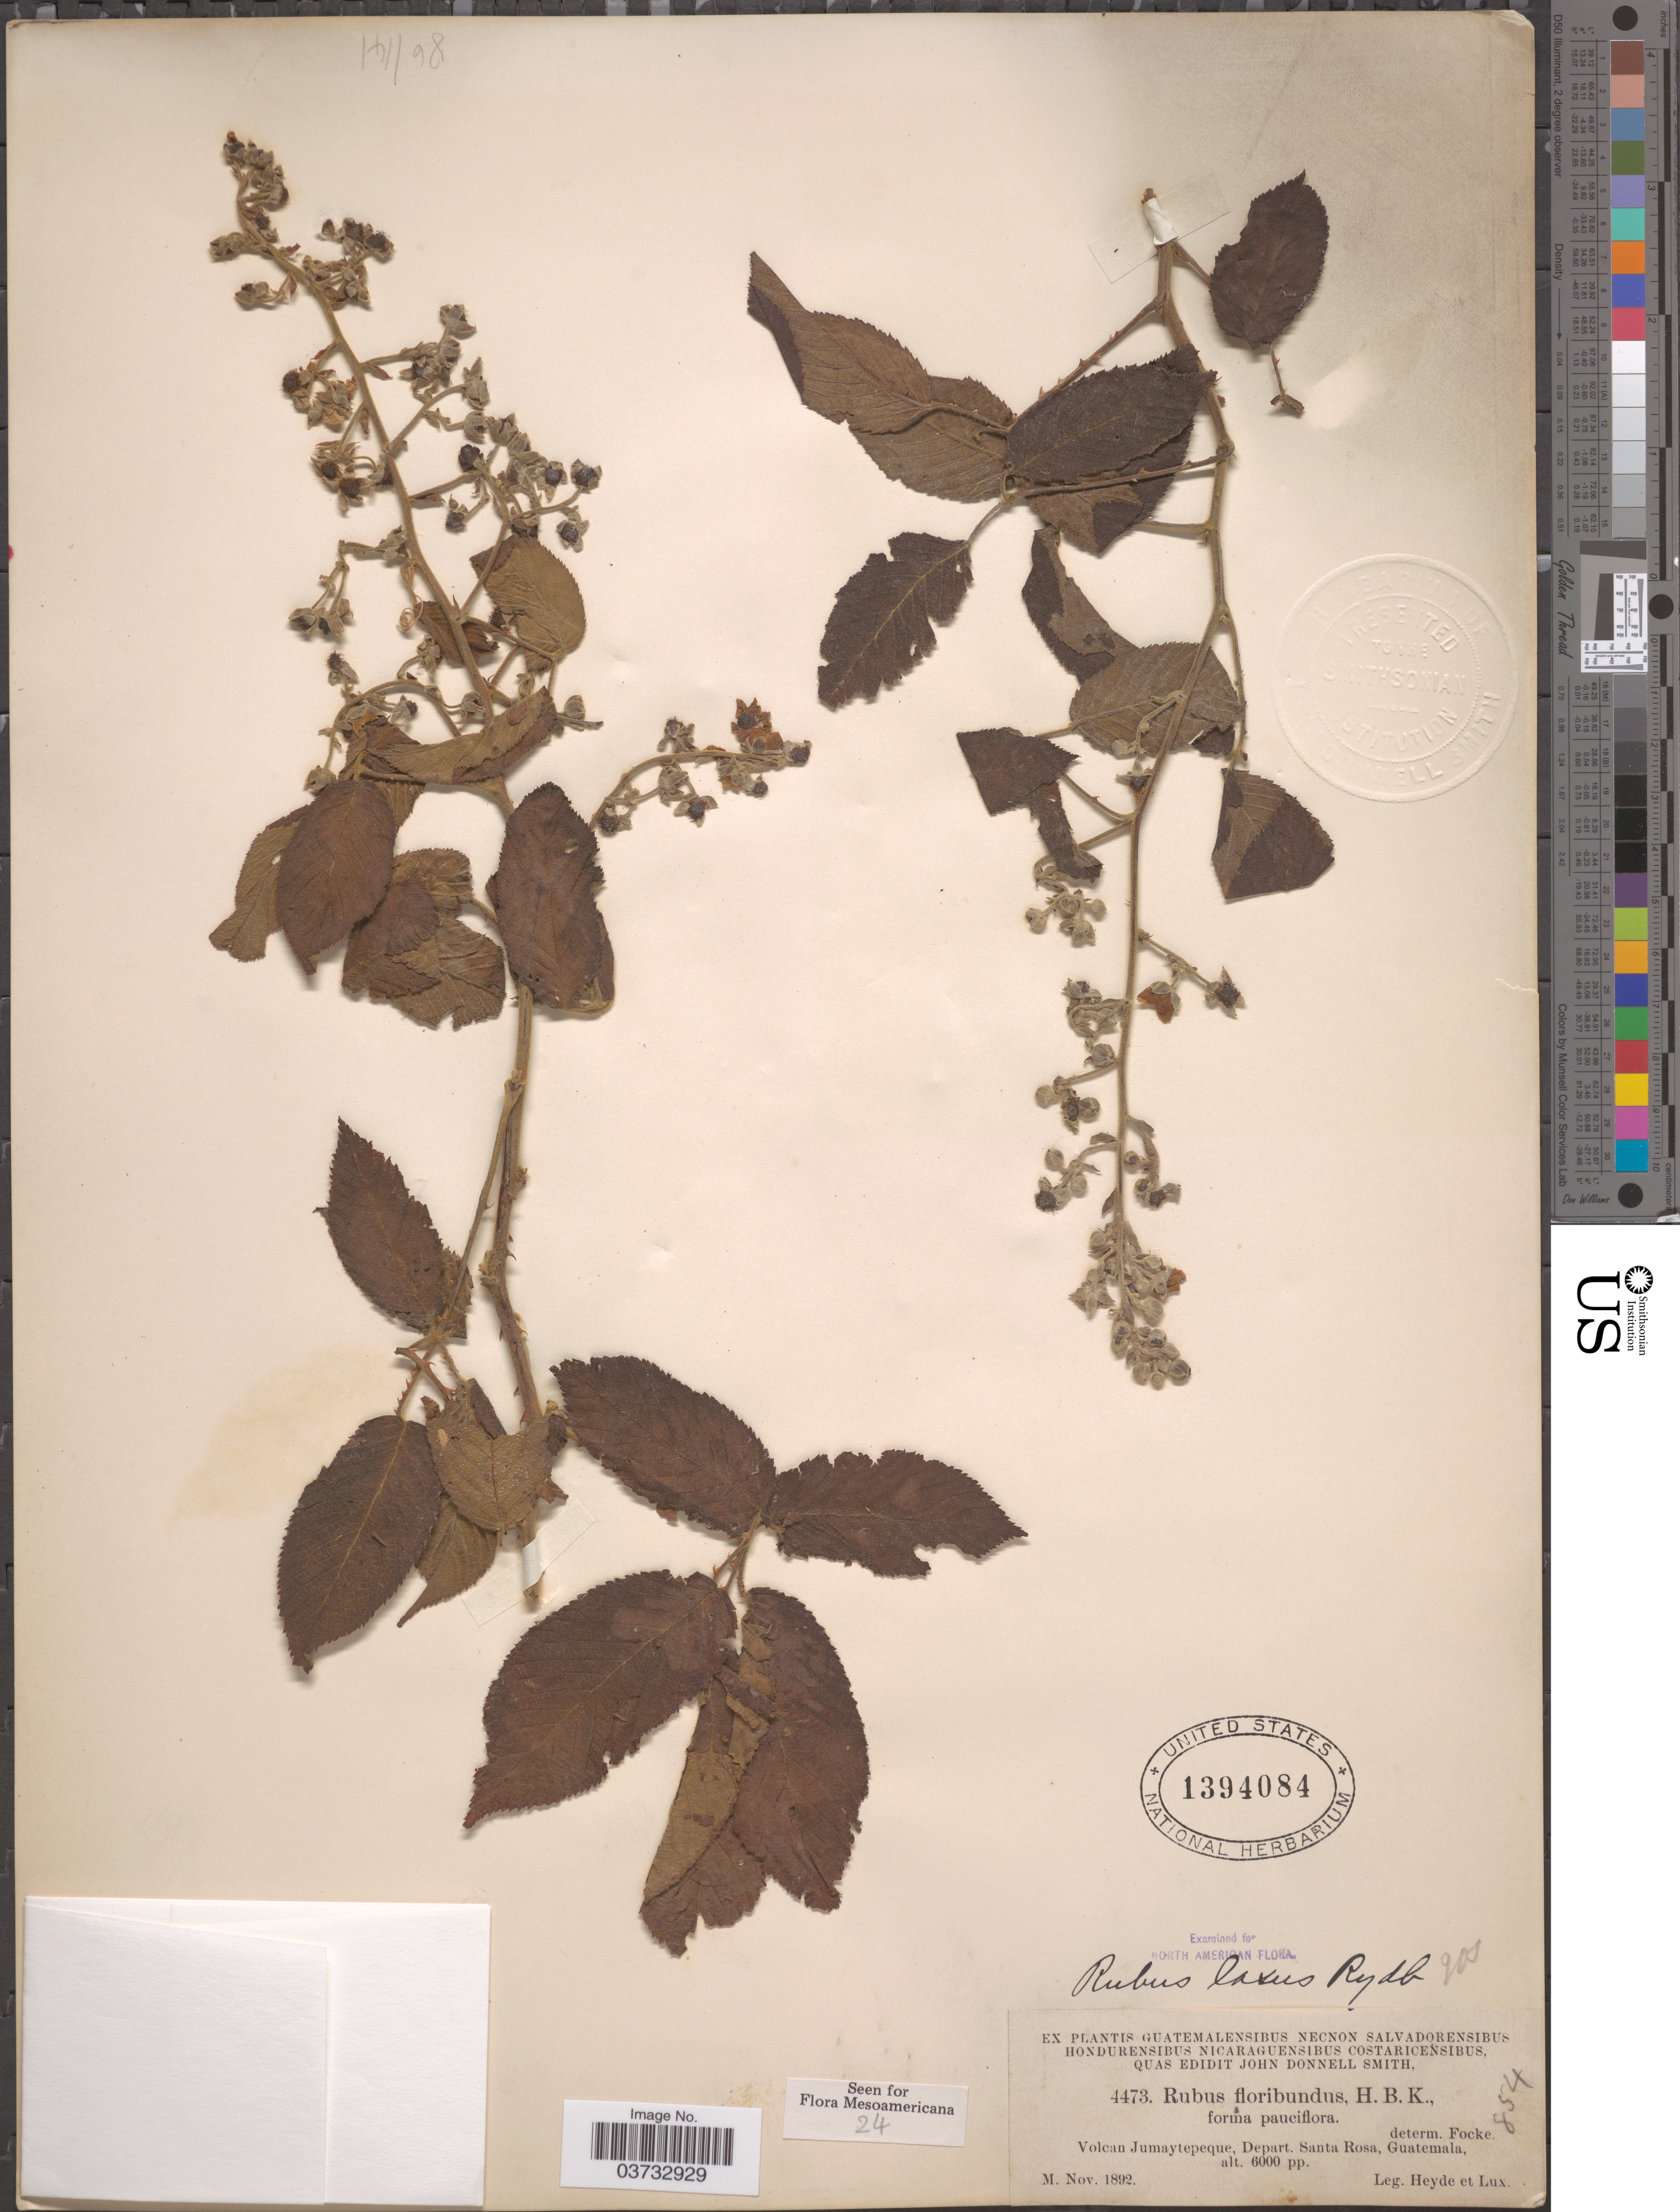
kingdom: Plantae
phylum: Tracheophyta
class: Magnoliopsida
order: Rosales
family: Rosaceae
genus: Rubus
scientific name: Rubus laxus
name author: Rydb.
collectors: Heyde & Lux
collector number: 4473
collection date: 1892-11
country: Guatemala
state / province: Santa Rosa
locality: Volcan Jumaytepeque, Depart. Santa Rosa.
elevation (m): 1829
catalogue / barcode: US 1394084